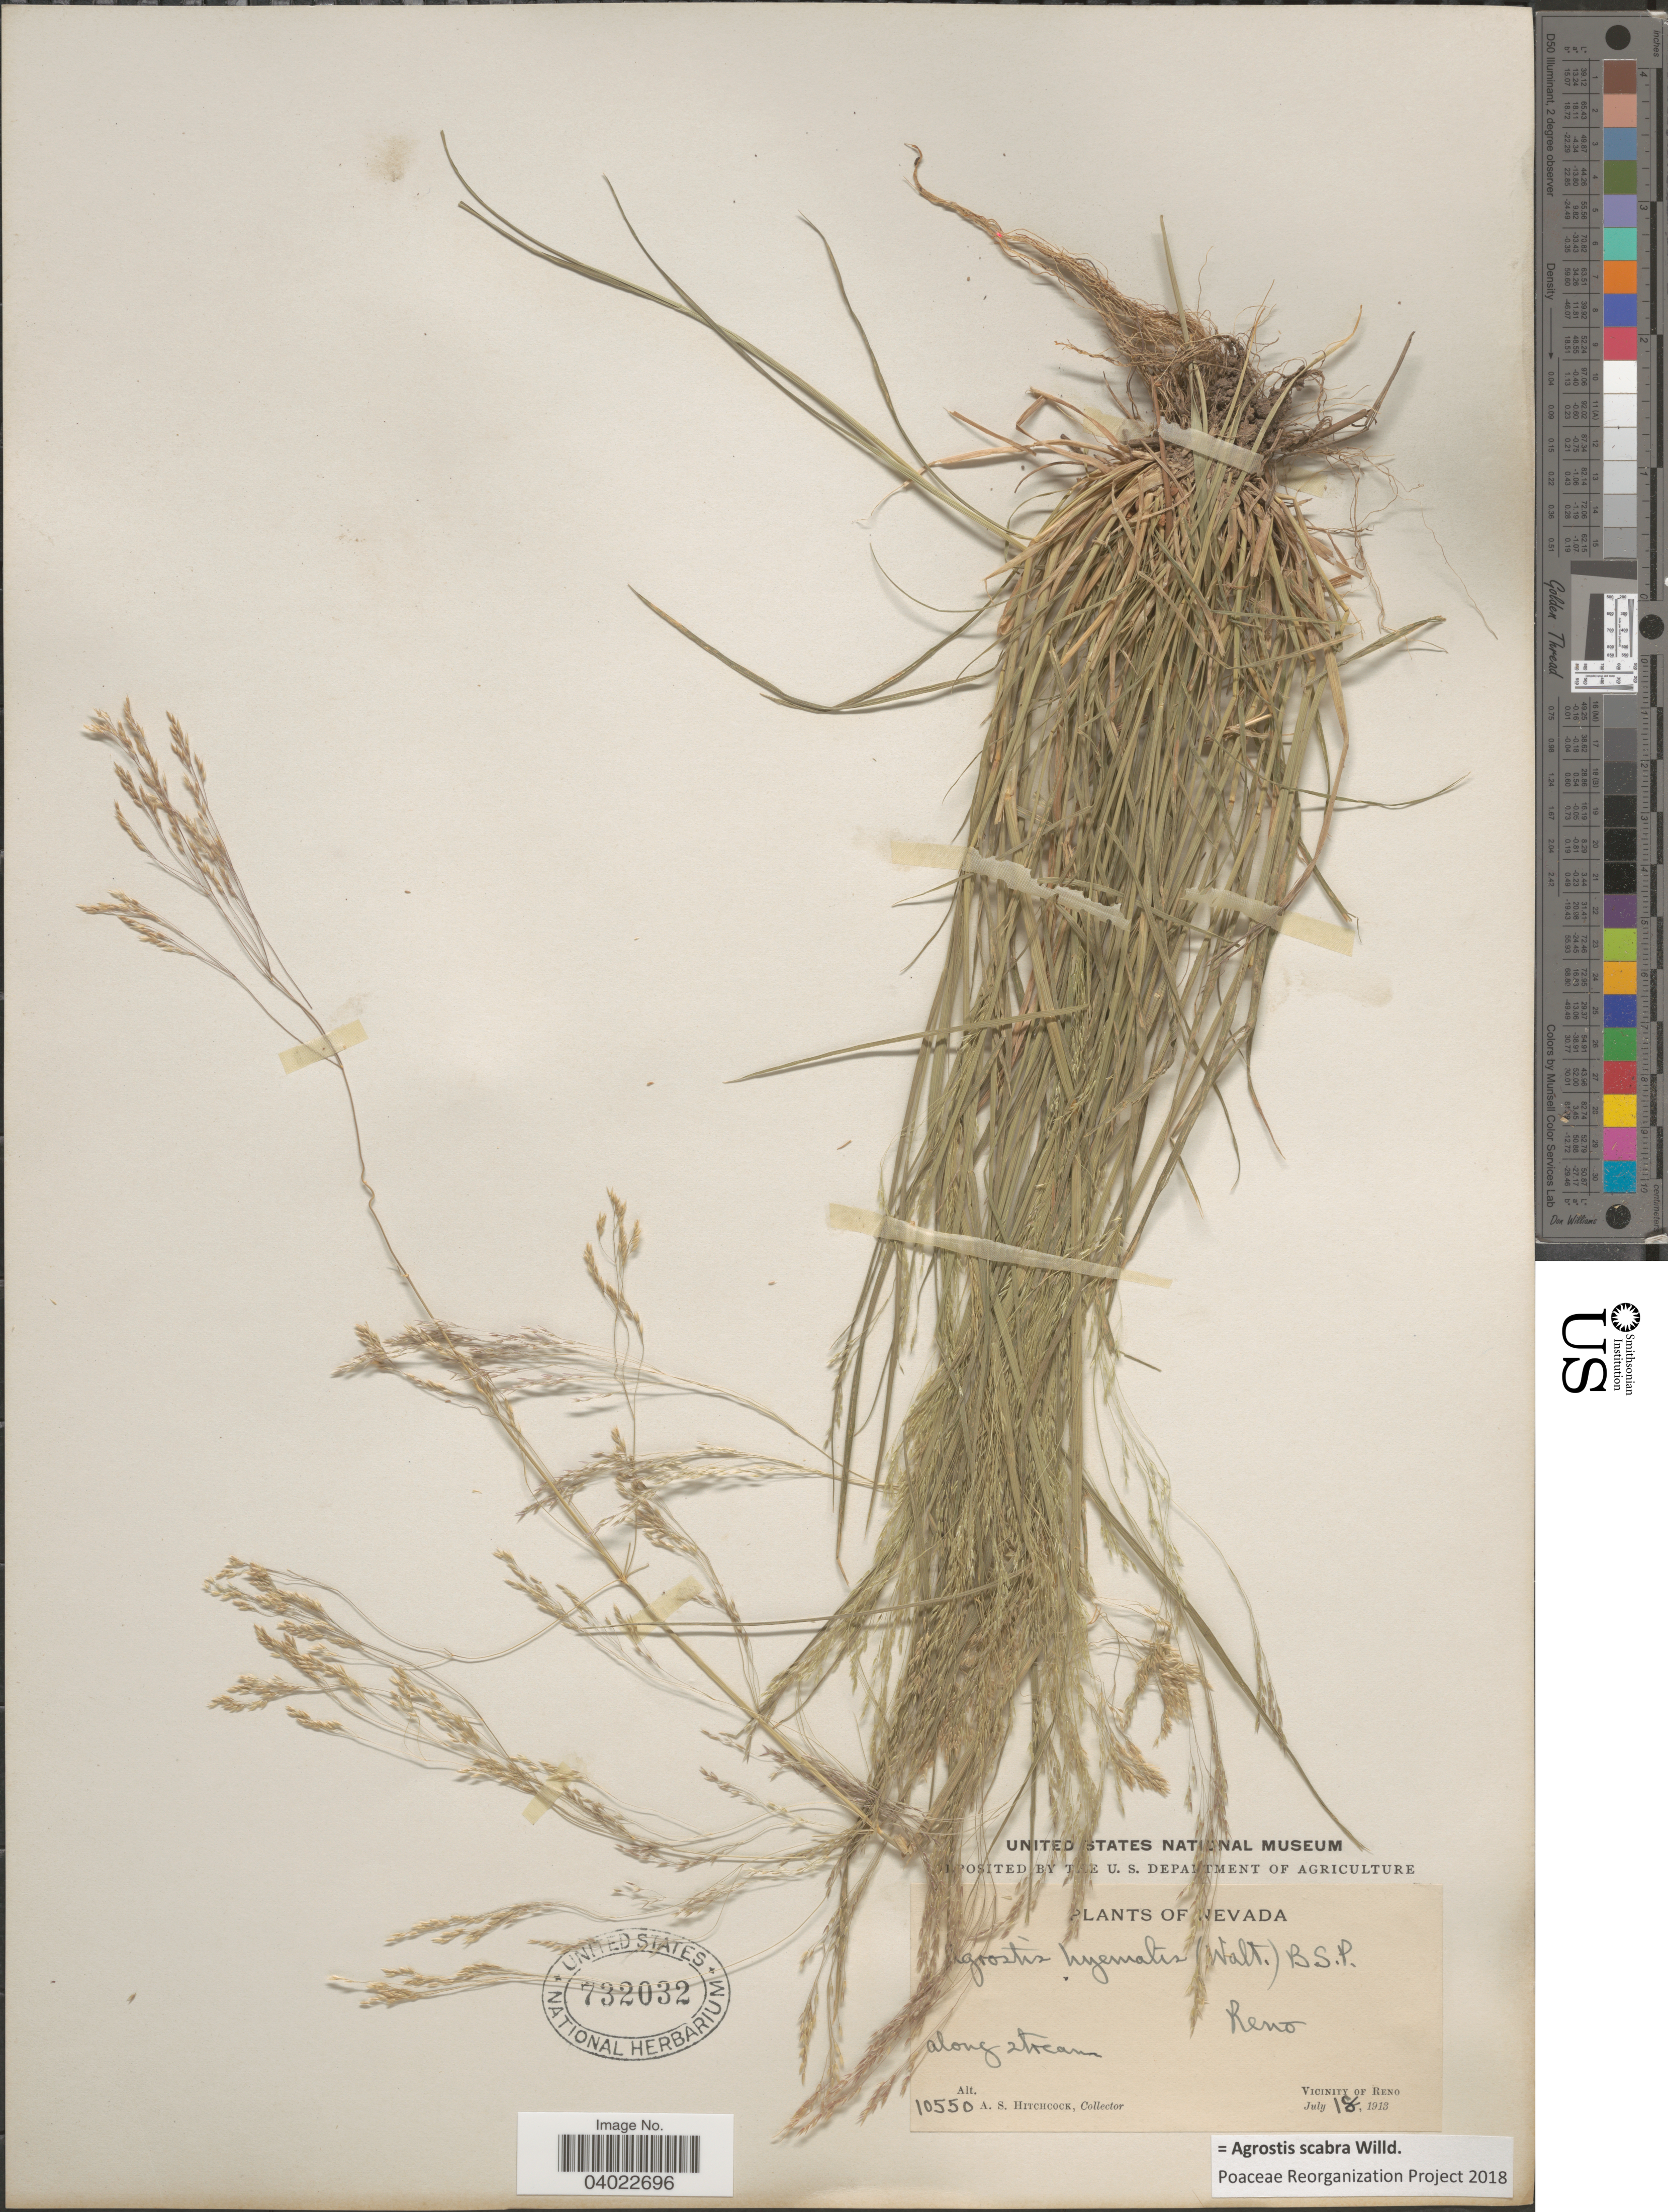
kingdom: Plantae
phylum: Tracheophyta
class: Liliopsida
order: Poales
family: Poaceae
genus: Agrostis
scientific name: Agrostis scabra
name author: Willd.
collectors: A. S. Hitchcock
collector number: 10550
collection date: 1913-07-18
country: United States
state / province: Nevada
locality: Reno. Vicinity of Reno.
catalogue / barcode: US 732032